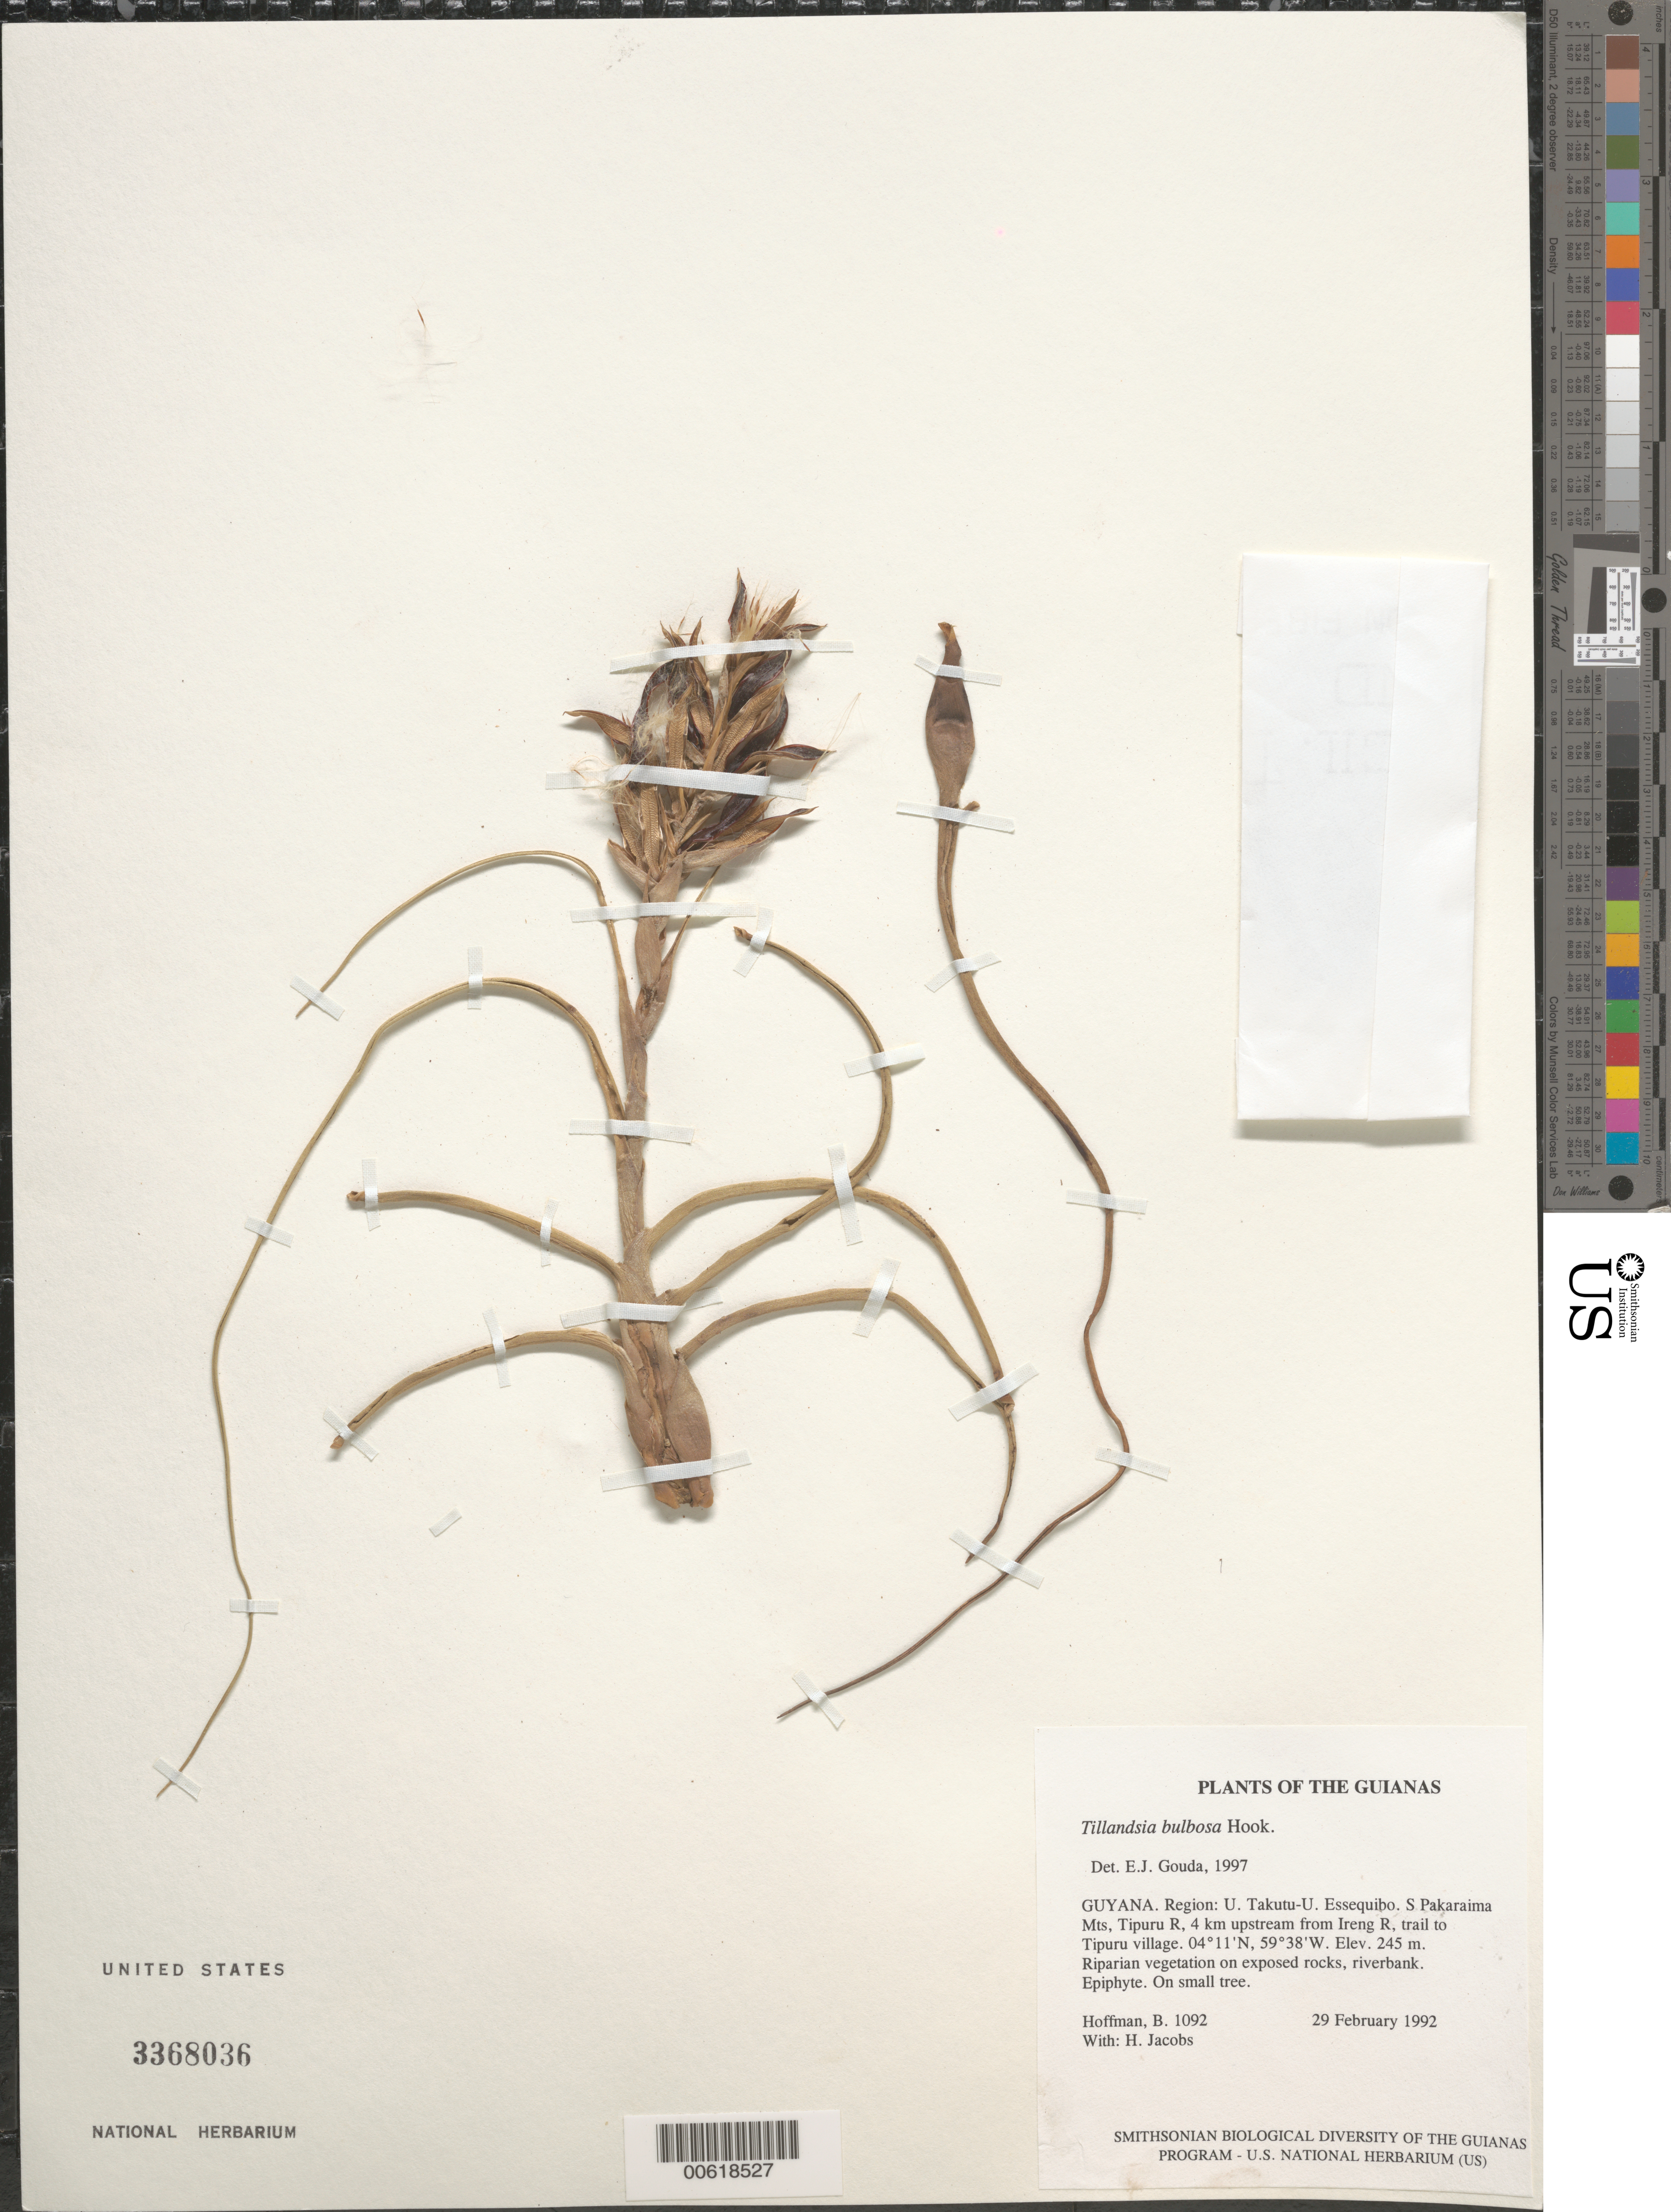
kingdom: Plantae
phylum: Tracheophyta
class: Liliopsida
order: Poales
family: Bromeliaceae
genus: Tillandsia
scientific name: Tillandsia bulbosa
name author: Hook.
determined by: Gouda, E. J.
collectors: B. Hoffman & H. Jacobs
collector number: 1092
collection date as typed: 29 February 1992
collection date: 1992-02-29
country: Guyana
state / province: U. Takutu-U. Essequibo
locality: S Pakaraima Mts, Tipuru River, 4 km upstream from Ireng R., trail to Tipuru Village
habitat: Riparian vegetation on exposed rocks, riverbank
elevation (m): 245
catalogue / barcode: US 3368036